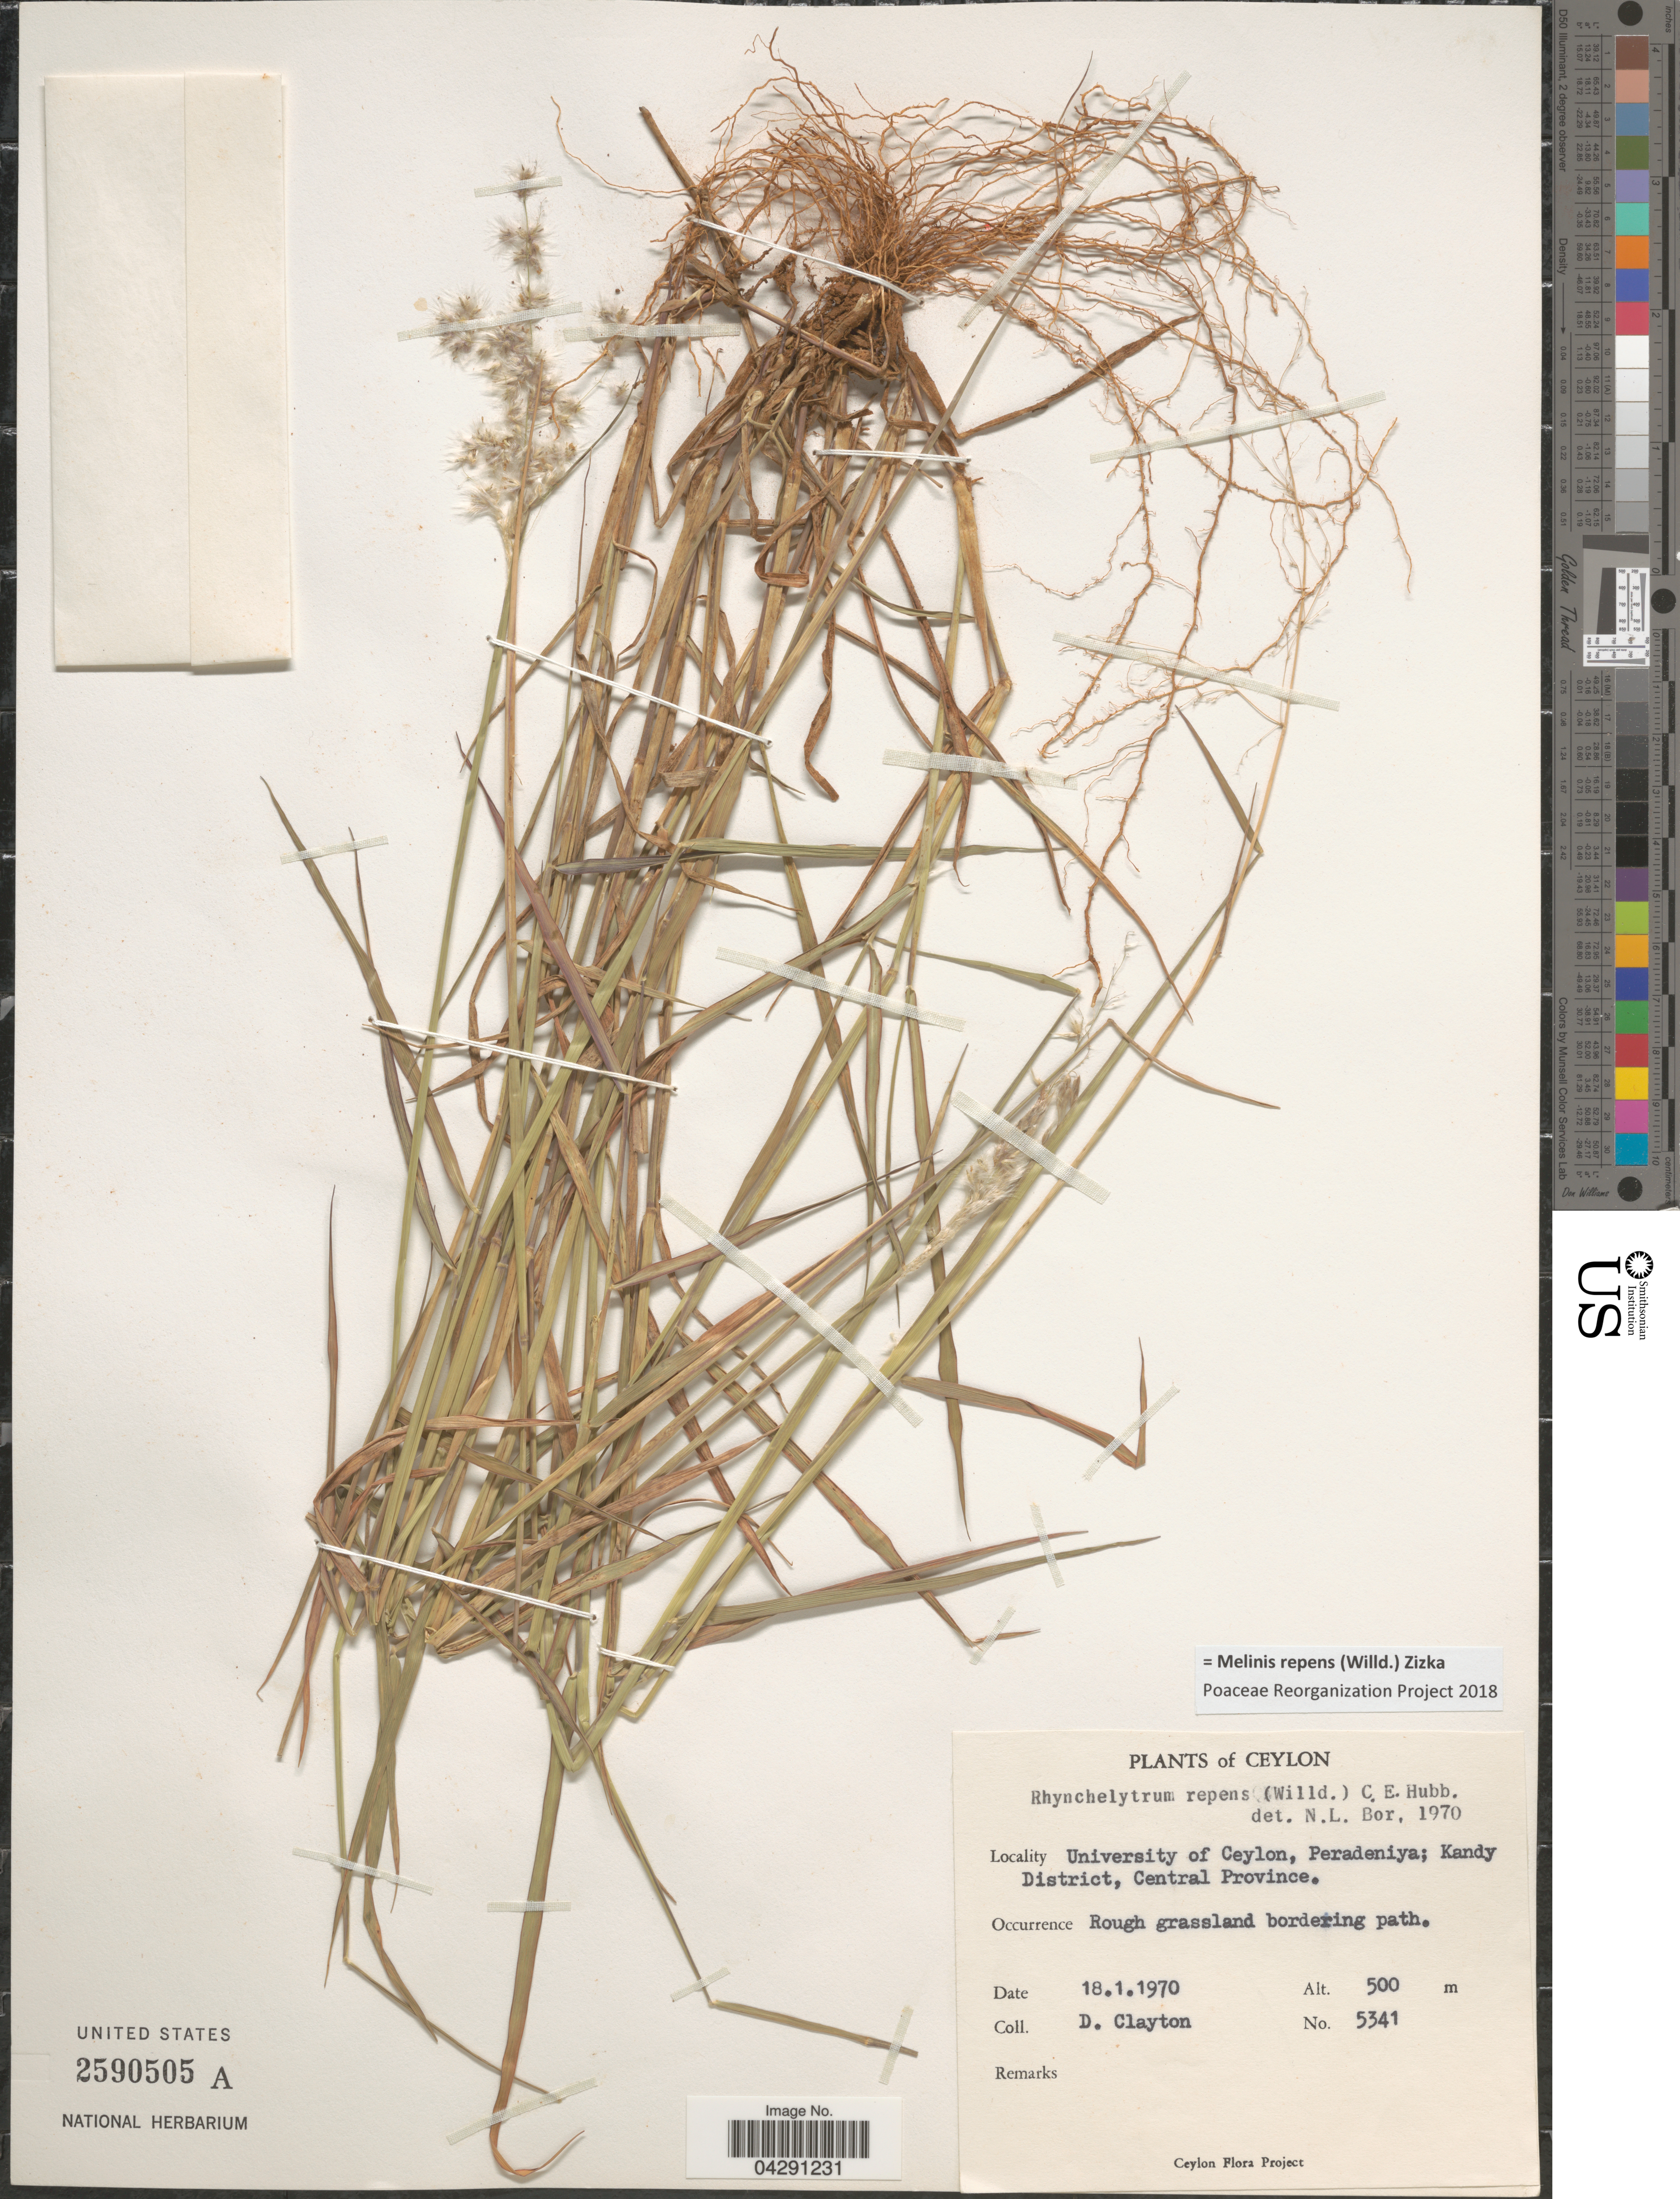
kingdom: Plantae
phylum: Tracheophyta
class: Liliopsida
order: Poales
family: Poaceae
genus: Melinis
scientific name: Melinis repens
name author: (Willd.) Zizka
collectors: D. Clayton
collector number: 5341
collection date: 1970-01-18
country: Sri Lanka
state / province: Central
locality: Ceylon. University of Ceylon, Peradeniya; Kandy District.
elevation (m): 500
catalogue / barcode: US 2590505A